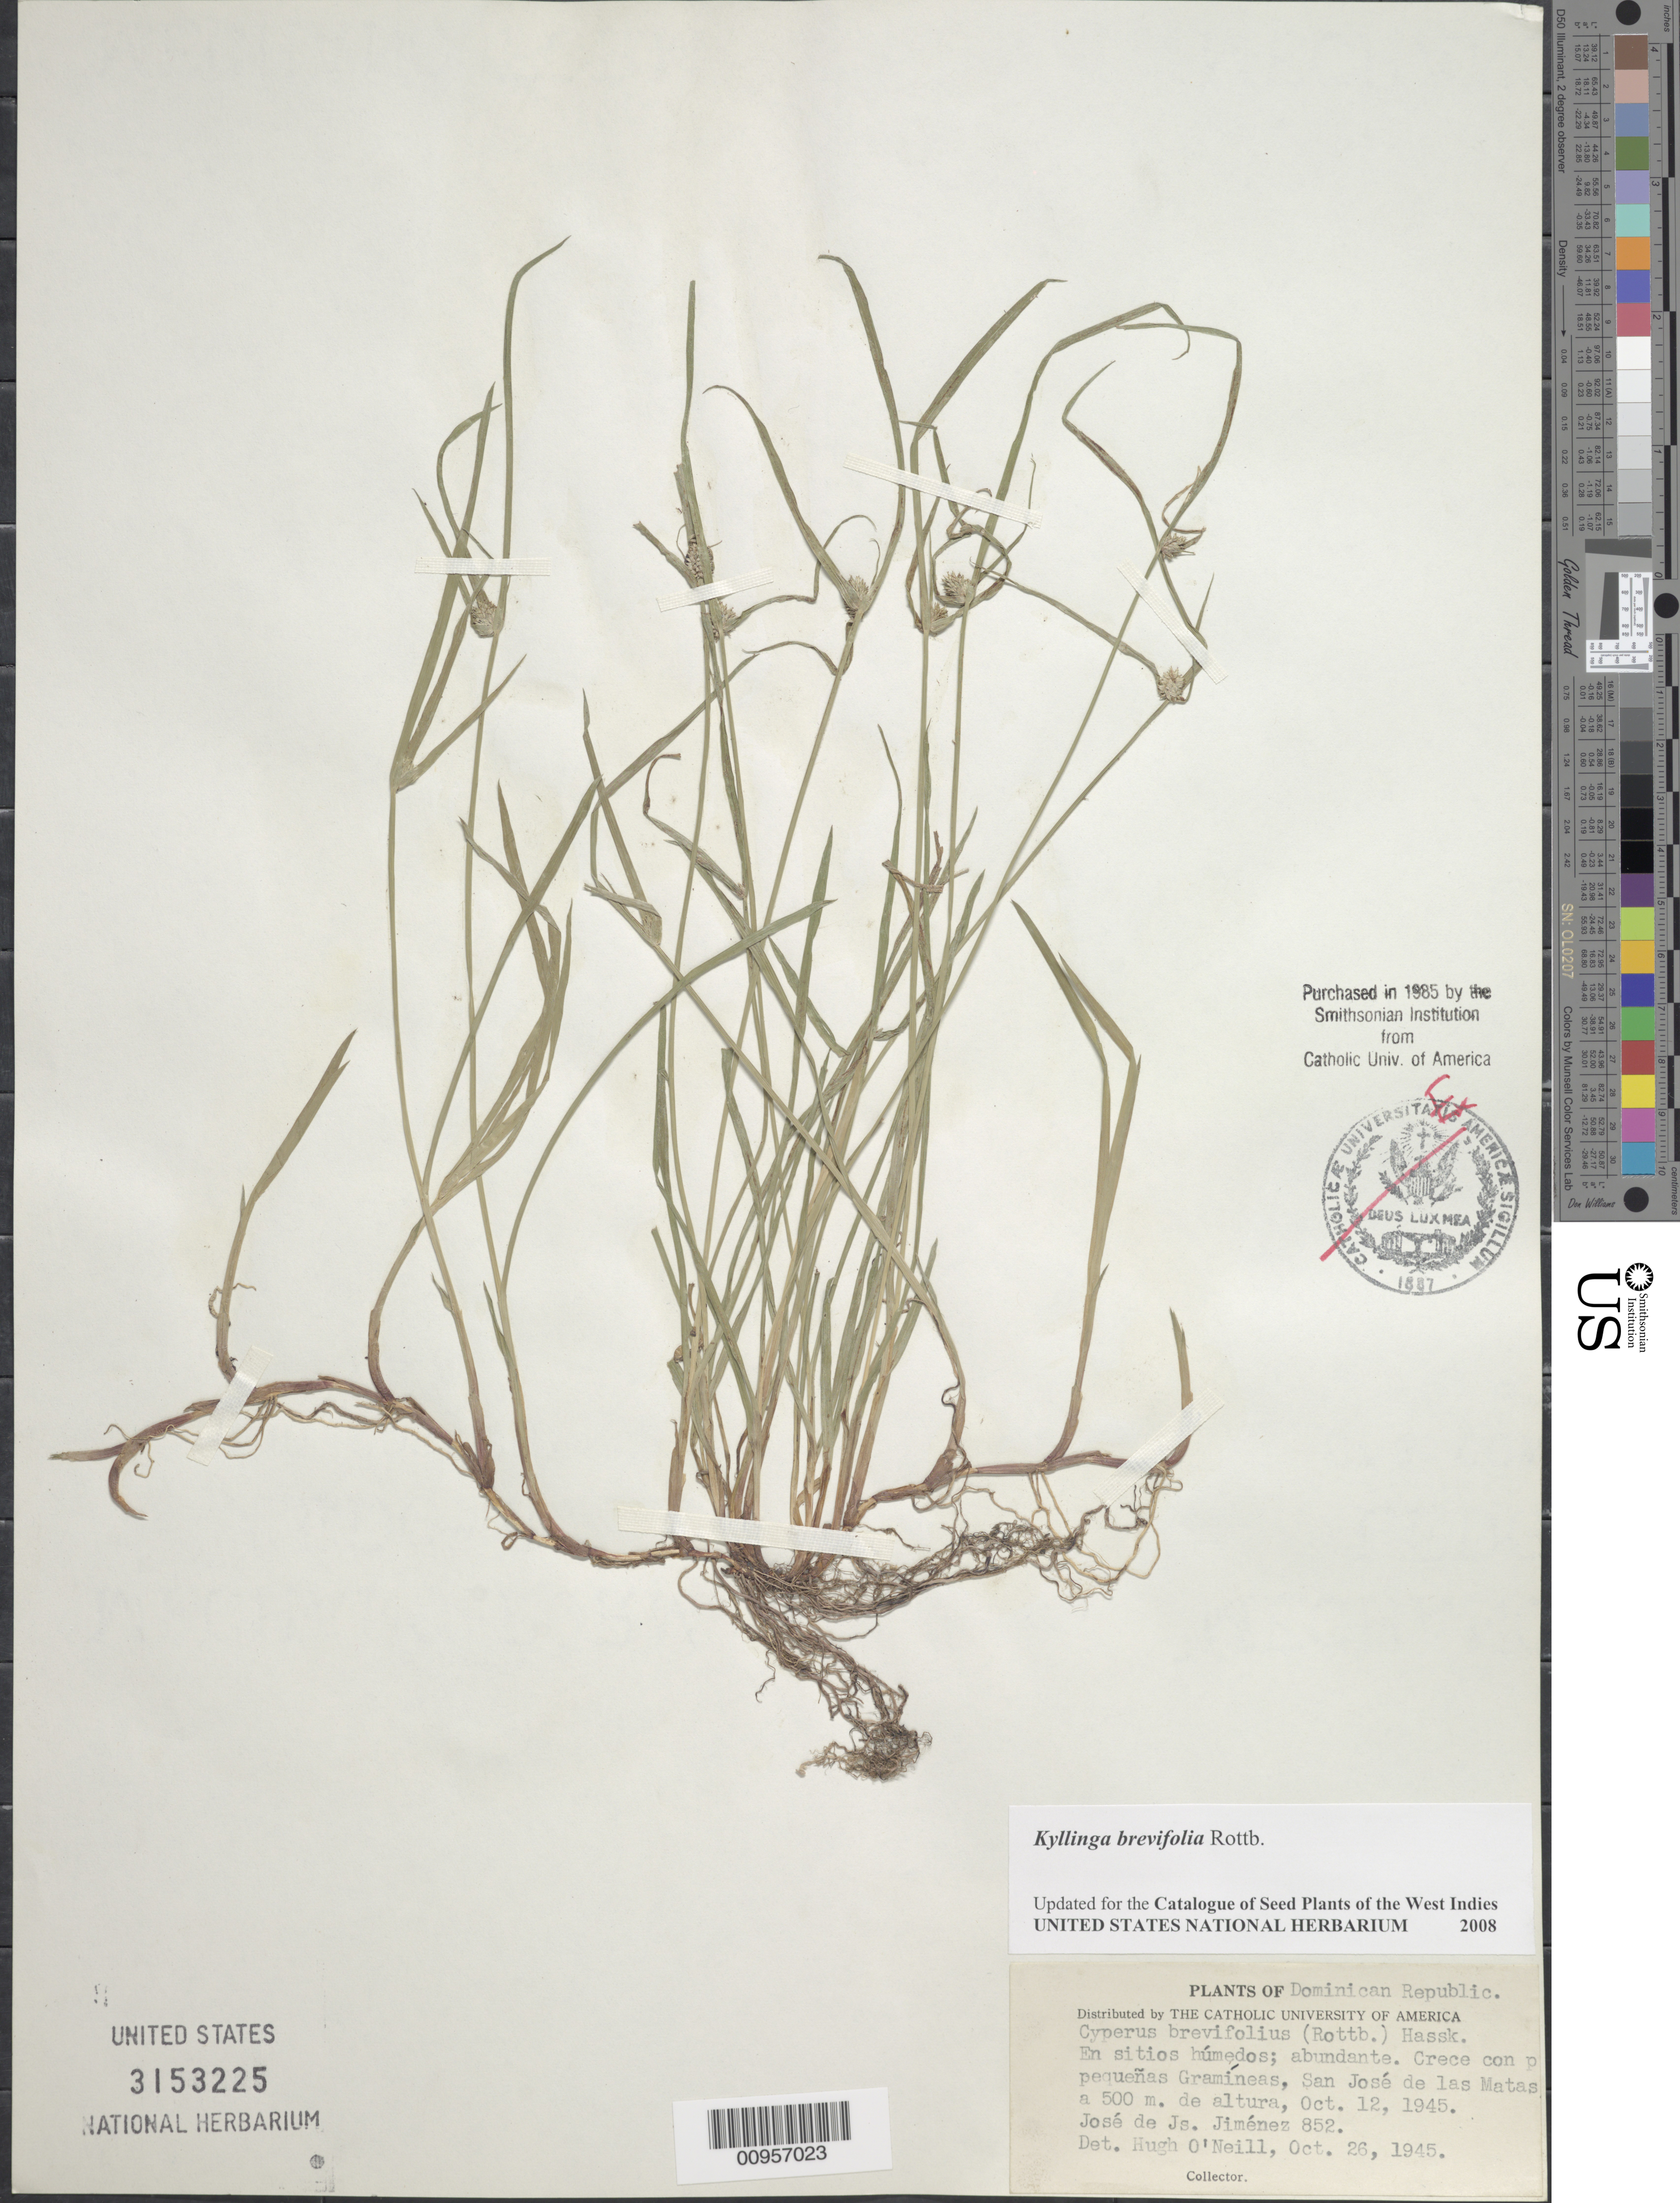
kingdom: Plantae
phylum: Tracheophyta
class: Liliopsida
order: Poales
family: Cyperaceae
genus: Cyperus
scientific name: Cyperus brevifolius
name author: (Rottb.) Hassk.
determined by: Strong, M. T., (US), Smithsonian Institution - National Museum of Natural History (UNITED STATES)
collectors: J. J. Jiménez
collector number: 852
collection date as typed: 12 Oct 1945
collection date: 1945-10-12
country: Dominican Republic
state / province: Santiago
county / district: San José de las Matas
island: Hispaniola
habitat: En sitios húmedos, crece con pequeñas Gramineas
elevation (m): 500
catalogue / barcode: US 3153225